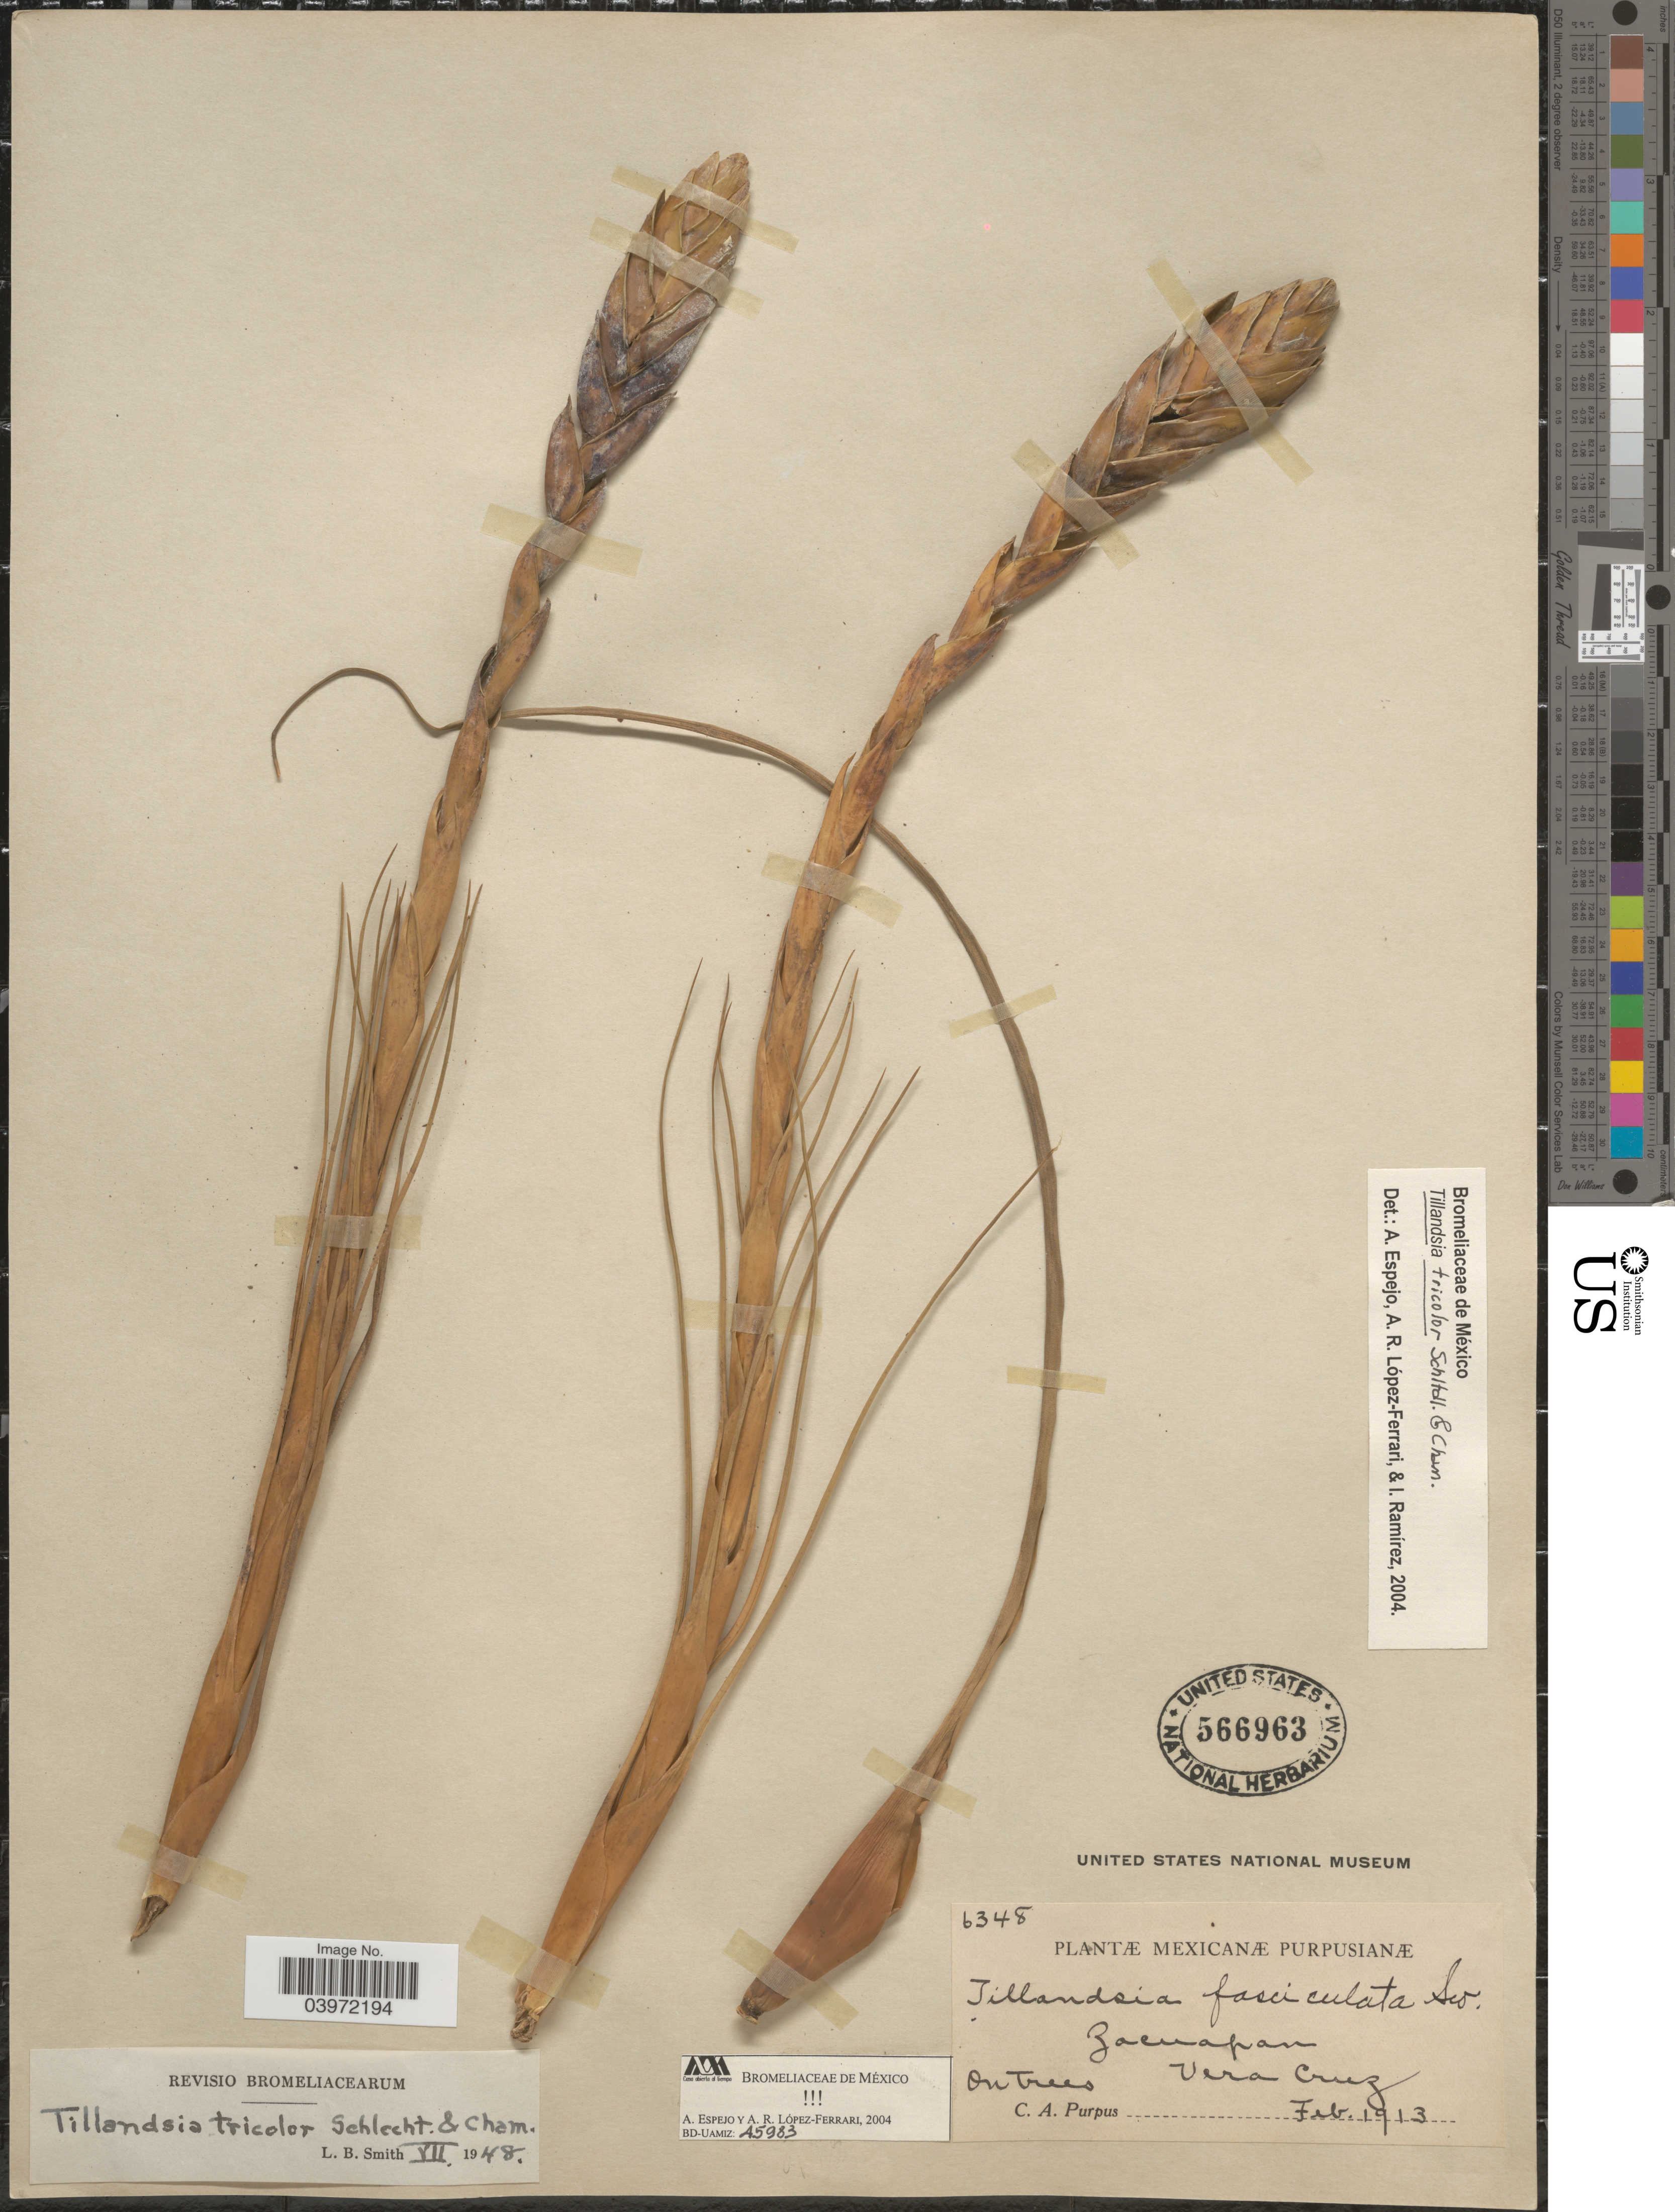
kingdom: Plantae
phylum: Tracheophyta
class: Liliopsida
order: Poales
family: Bromeliaceae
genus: Tillandsia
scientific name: Tillandsia tricolor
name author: Schltdl. & Cham.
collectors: C. A. Purpus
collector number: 6348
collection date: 1913-02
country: Mexico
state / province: Veracruz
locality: Zacuapan. Vera Cruz.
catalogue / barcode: US 566963